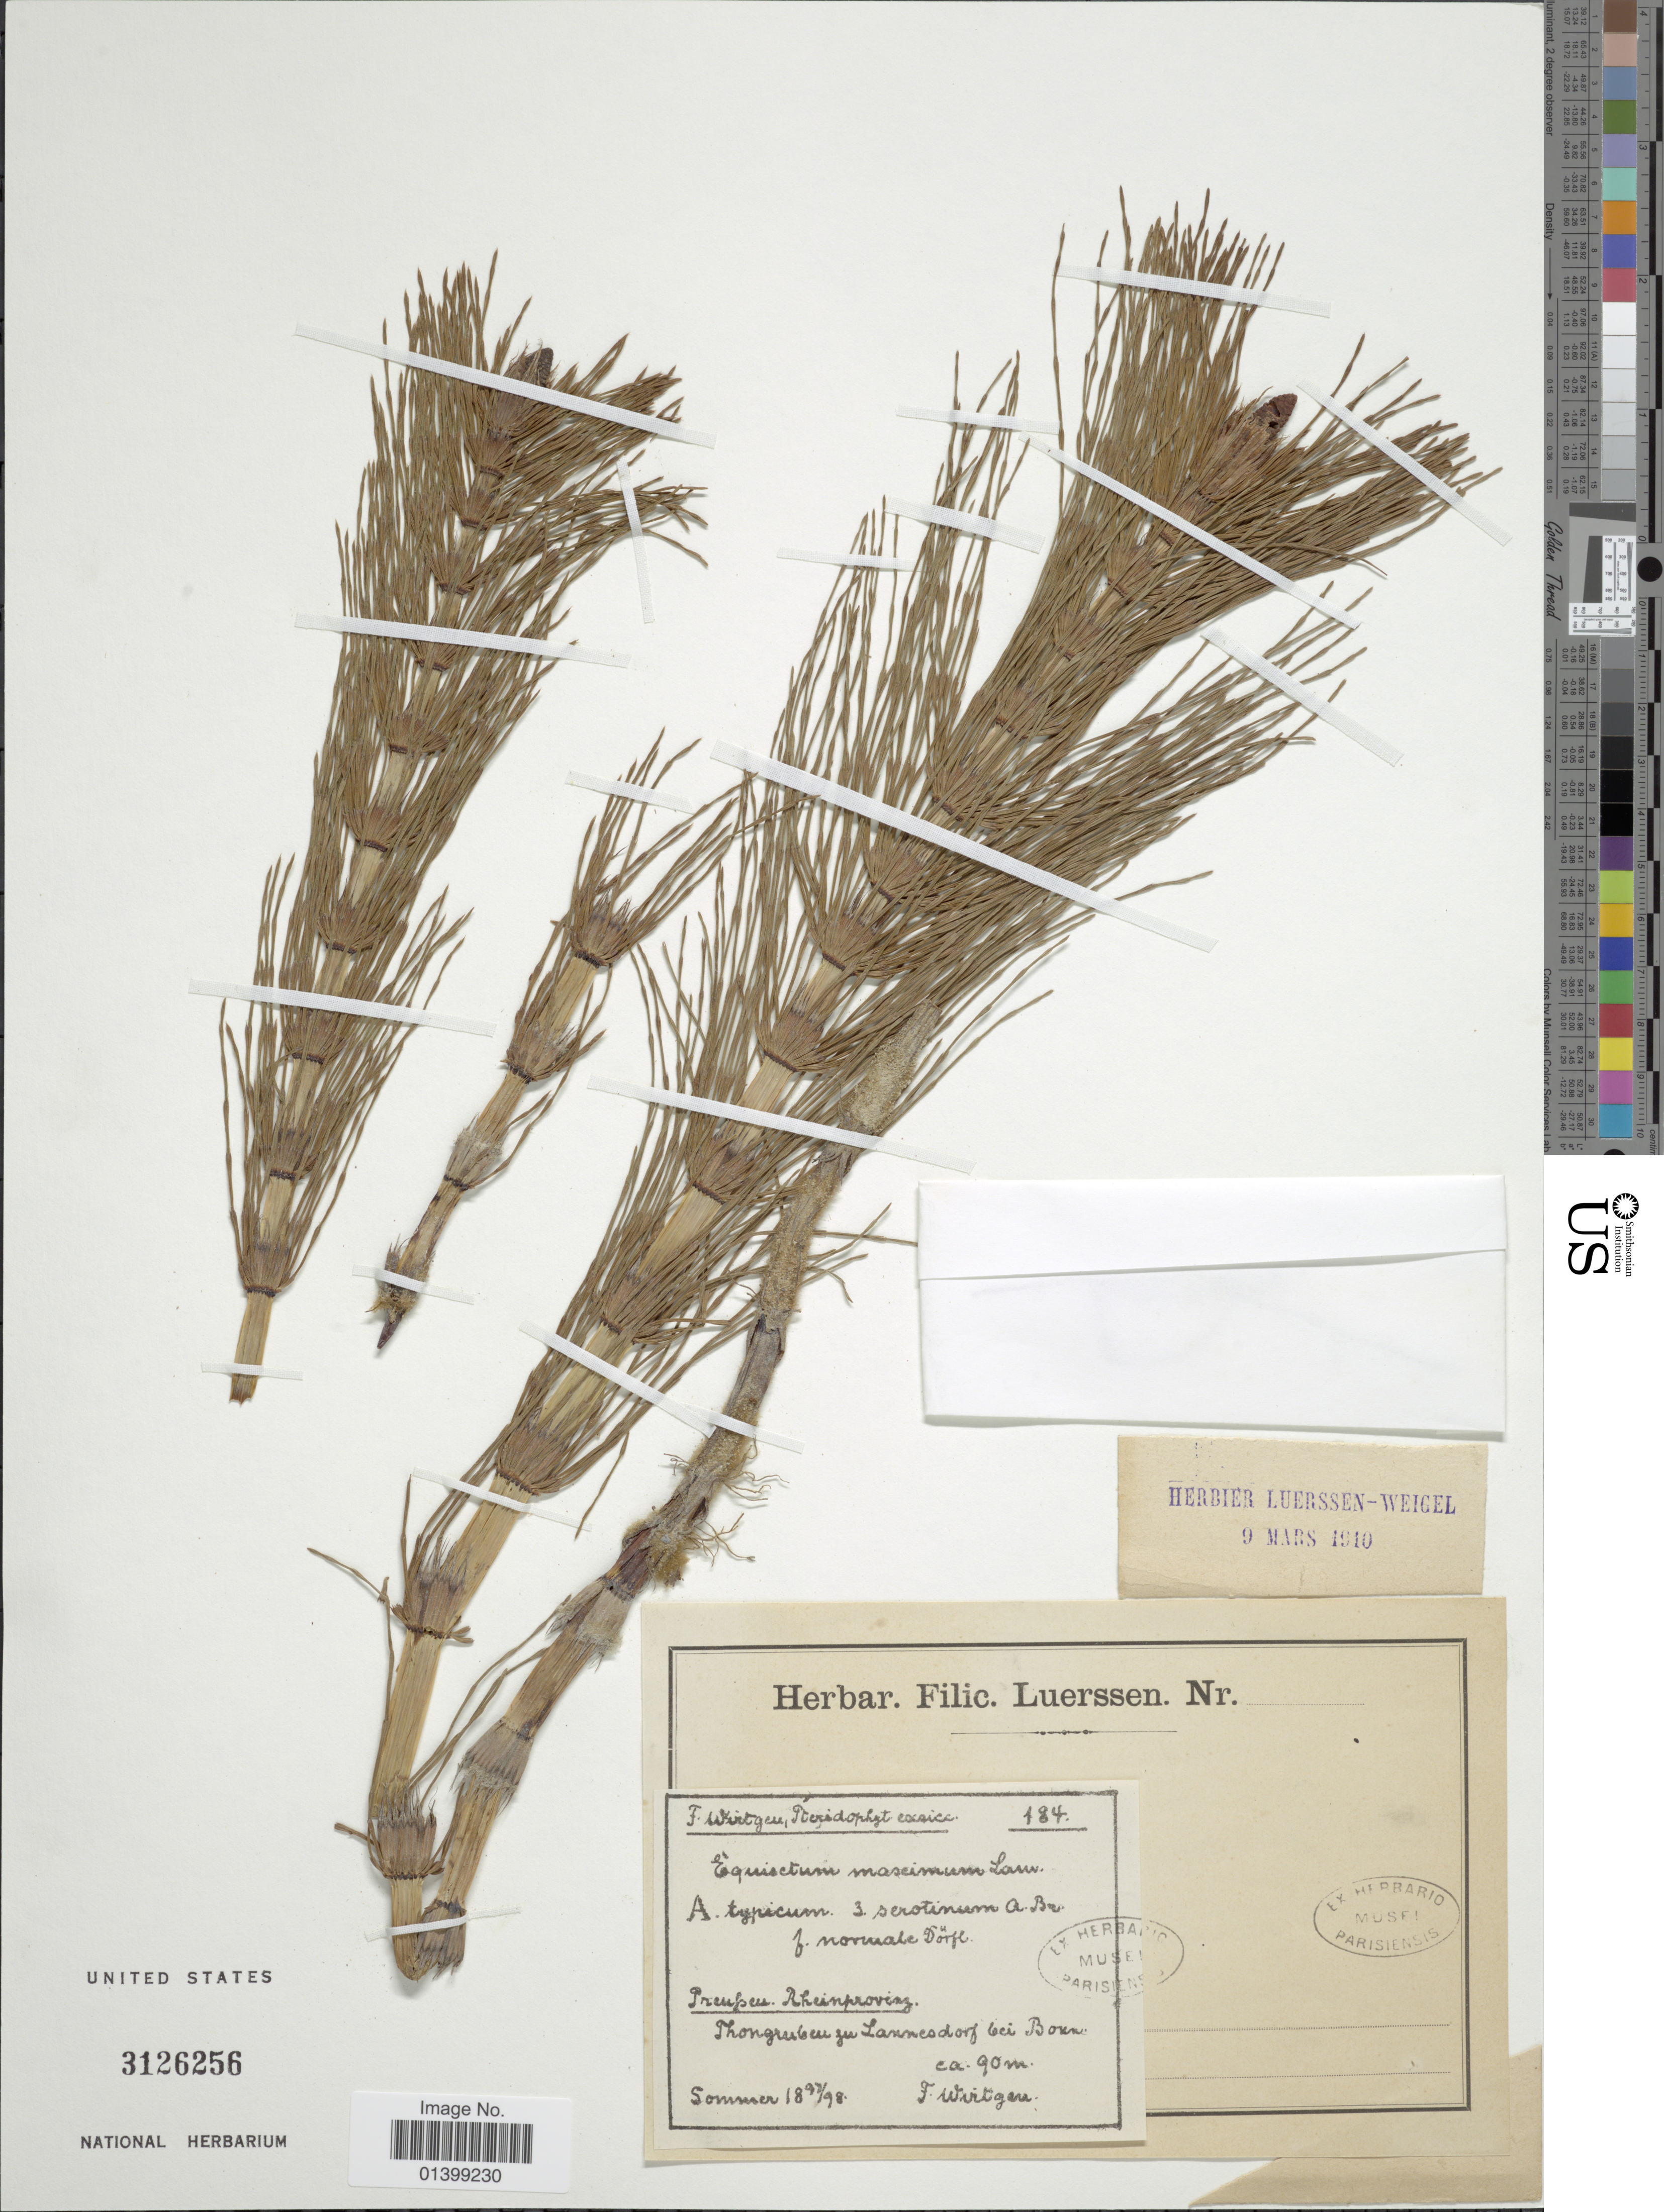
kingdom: Plantae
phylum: Tracheophyta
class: Polypodiopsida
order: Equisetales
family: Equisetaceae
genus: Equisetum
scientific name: Equisetum telmateia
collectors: F. Wirtgen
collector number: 184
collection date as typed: sommer 1897/98 *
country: Germany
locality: Preussen Rheinprovinz, Thongruben zu Lannedorf bei Bonn [interpreted]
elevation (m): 90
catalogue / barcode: US 3126256